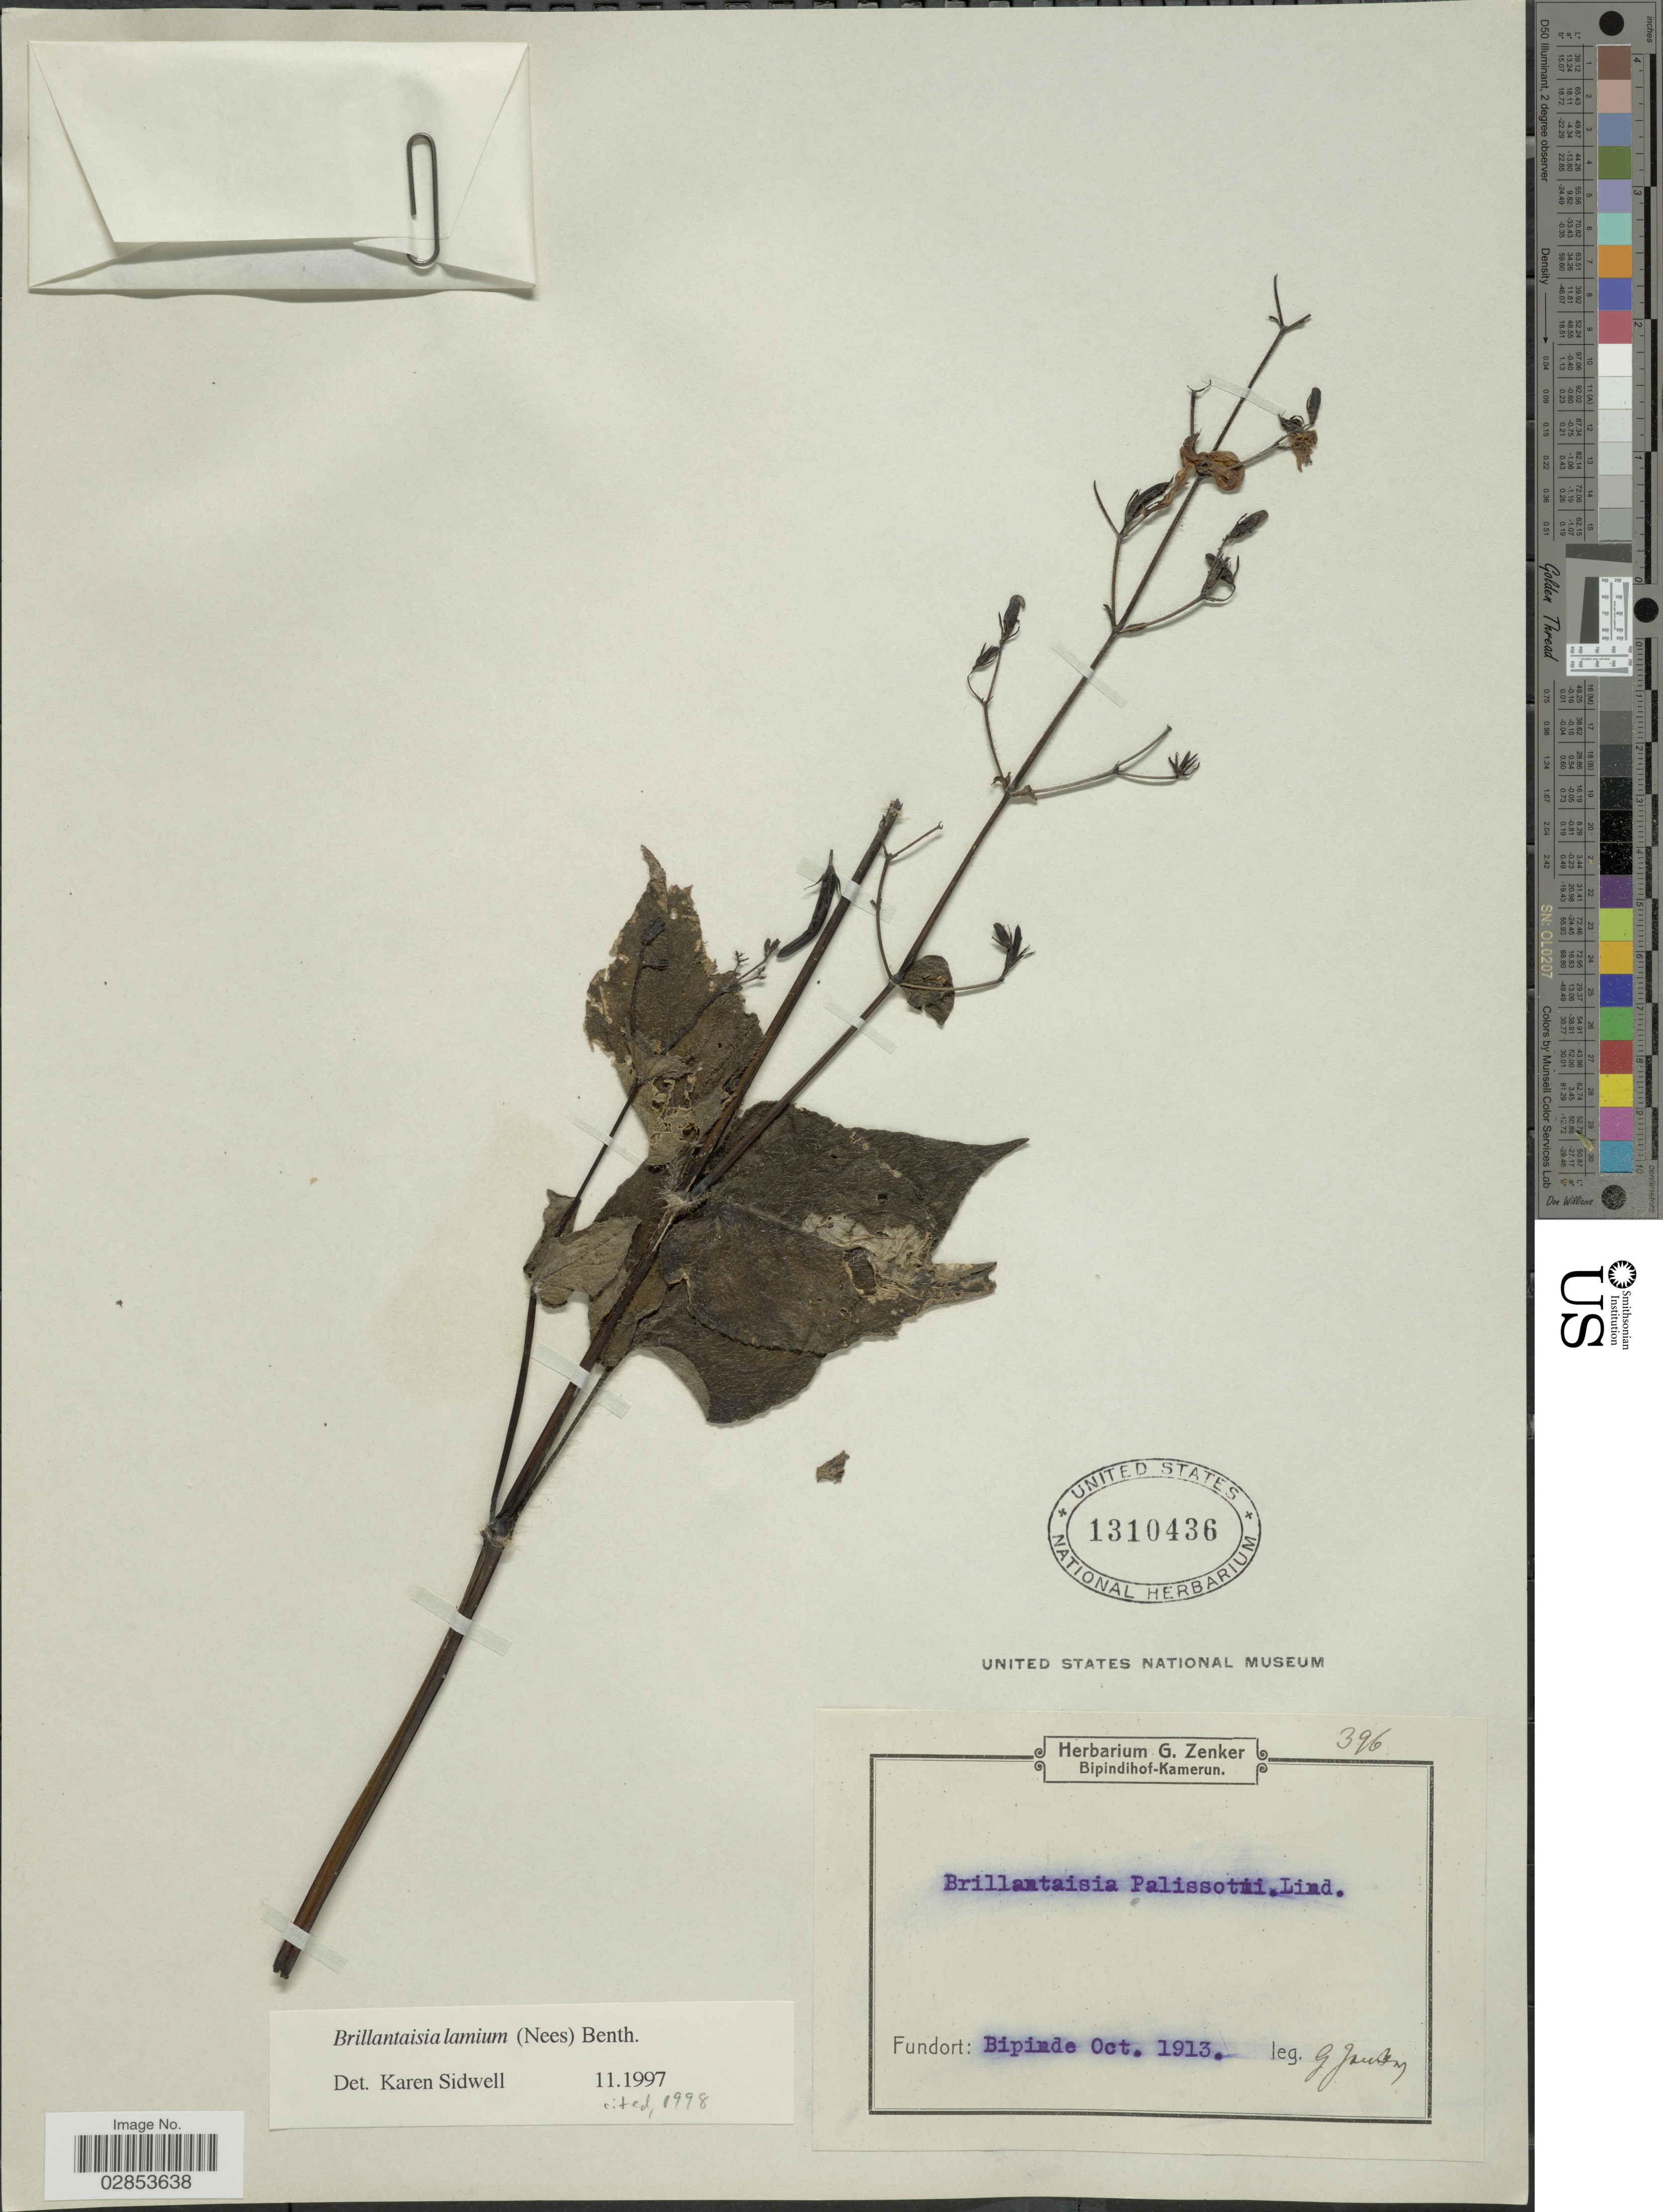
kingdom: Plantae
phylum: Tracheophyta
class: Magnoliopsida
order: Lamiales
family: Acanthaceae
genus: Brillantaisia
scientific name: Brillantaisia lamium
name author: (Nees) Benth.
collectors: G. A. Zenker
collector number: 396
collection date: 1913-10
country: Cameroon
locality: Bipinde.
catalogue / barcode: US 1310436